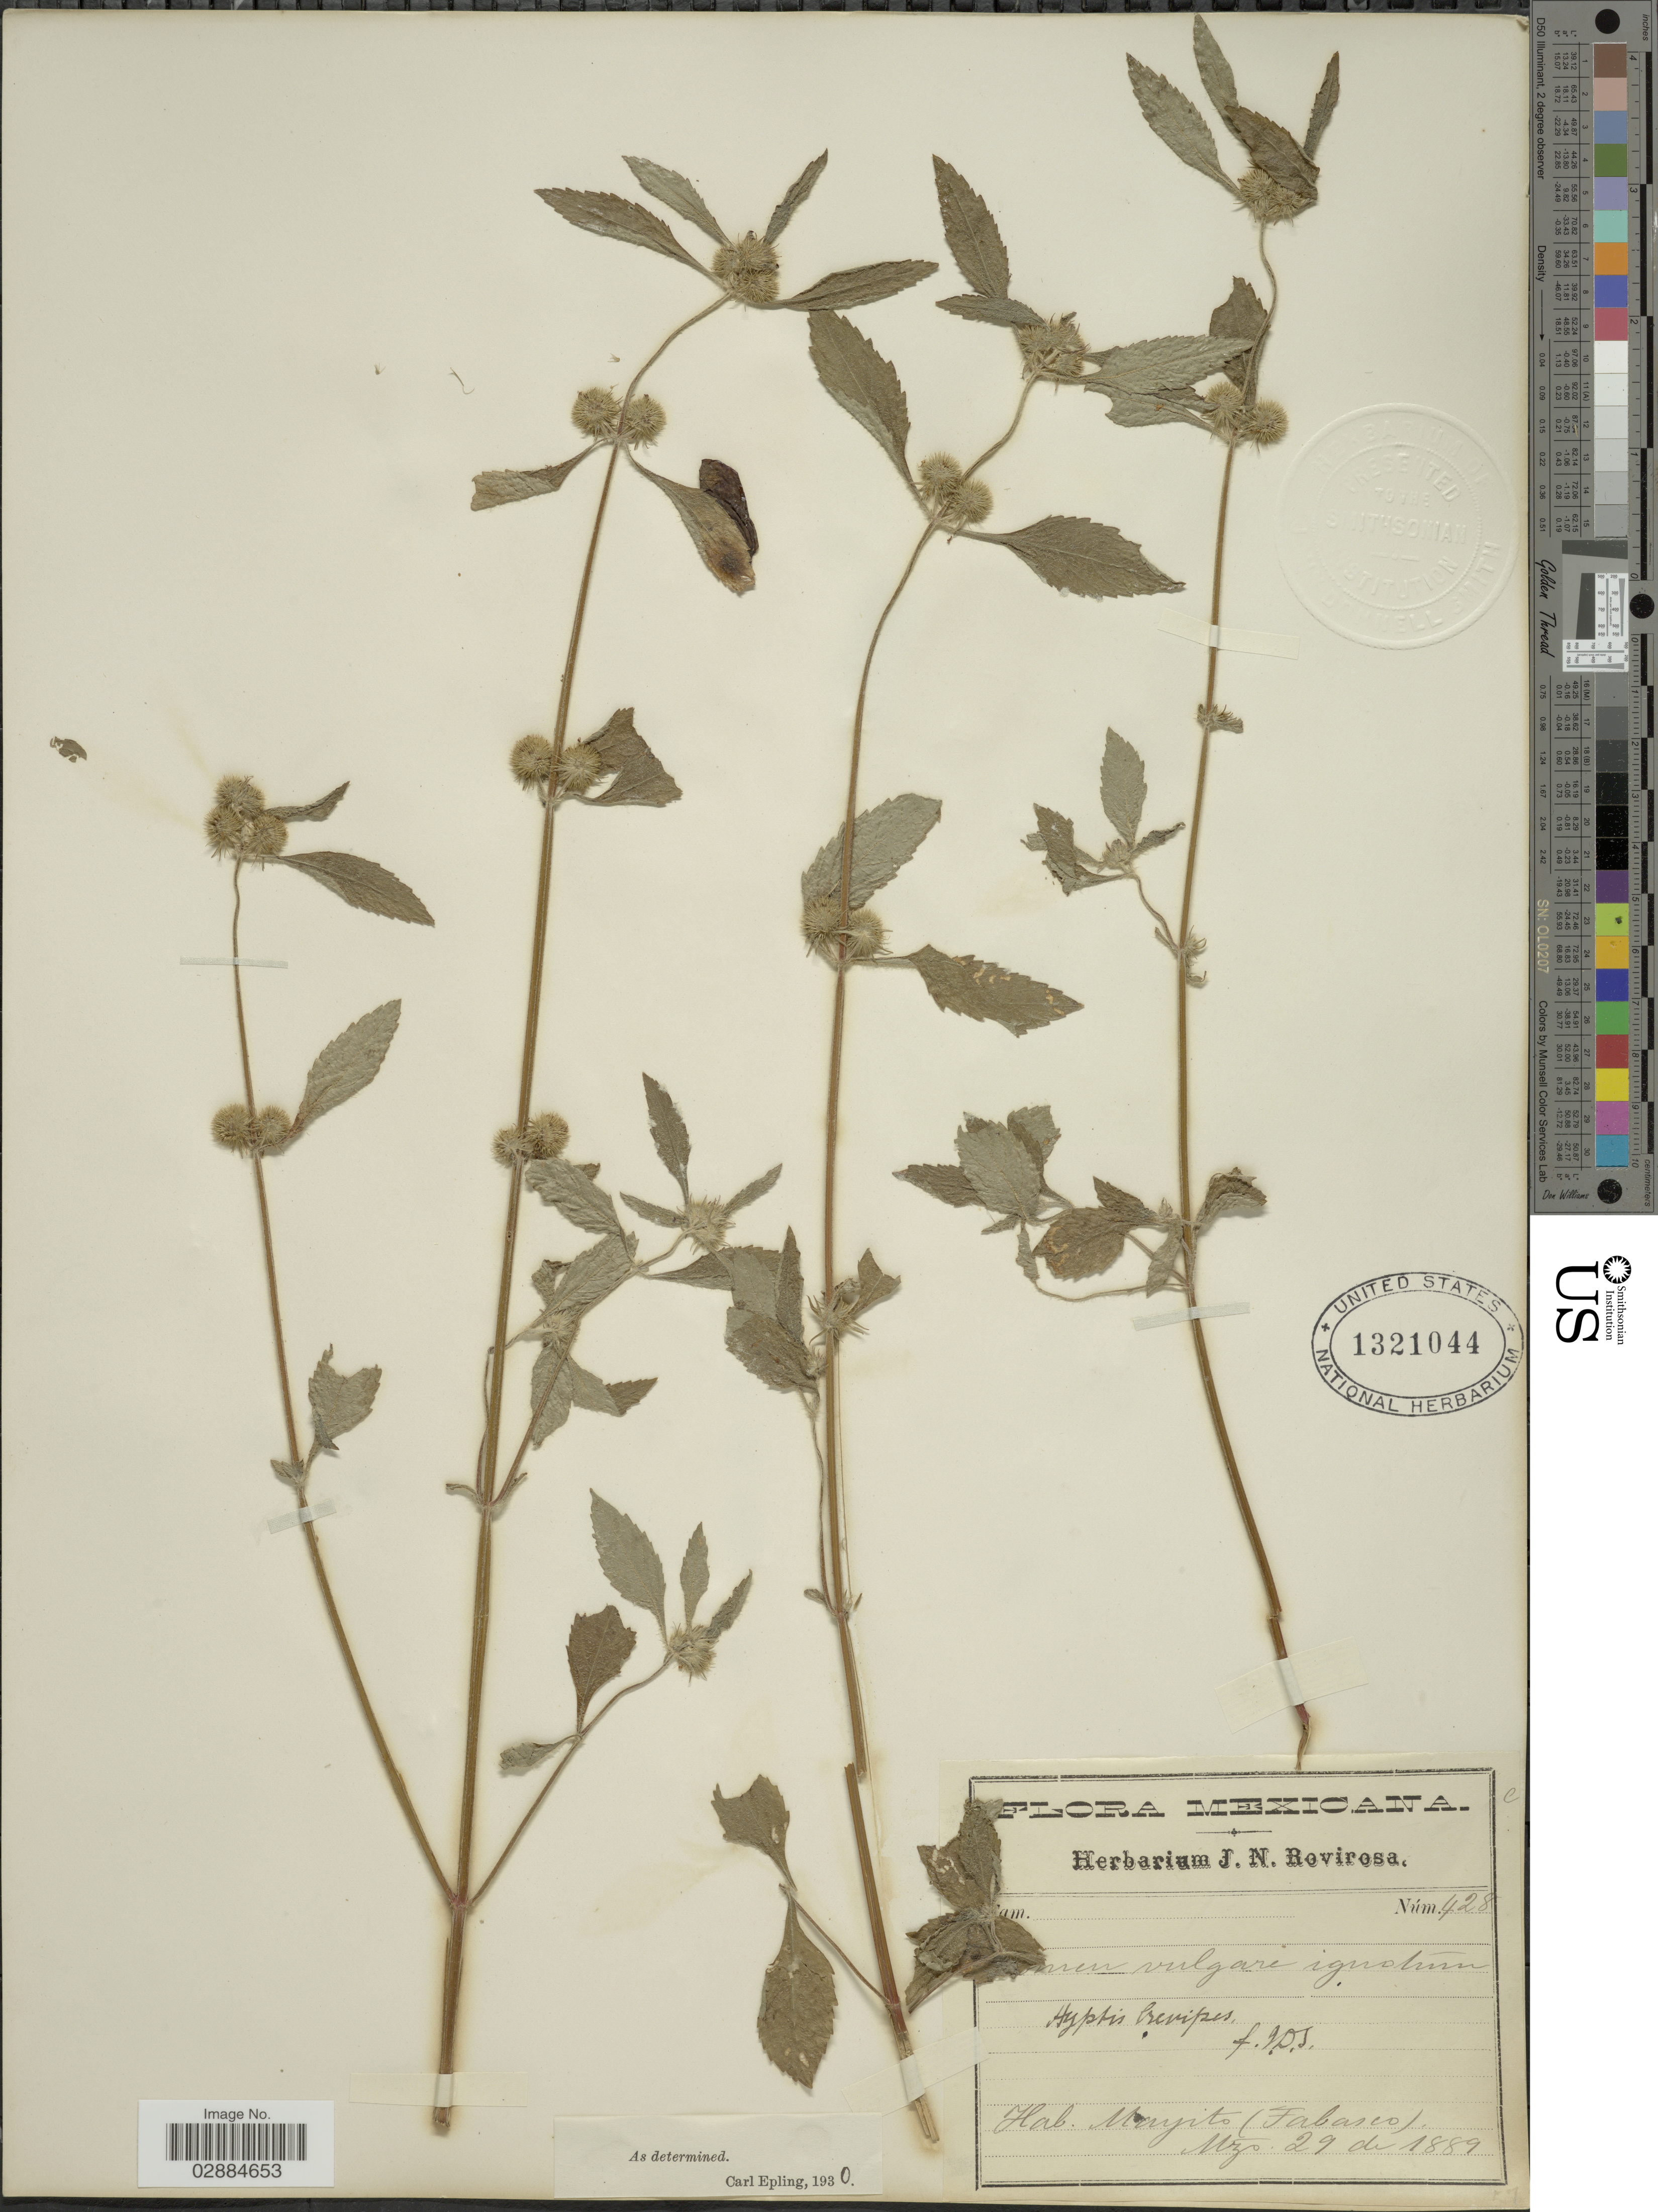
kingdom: Plantae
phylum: Tracheophyta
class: Magnoliopsida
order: Lamiales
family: Lamiaceae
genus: Hyptis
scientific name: Hyptis brevipes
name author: Poit.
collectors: ex herb. J. N. Rovirosa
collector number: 428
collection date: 1889-03-29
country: Mexico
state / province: Tabasco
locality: Muyito (Tabasco).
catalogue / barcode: US 1321044